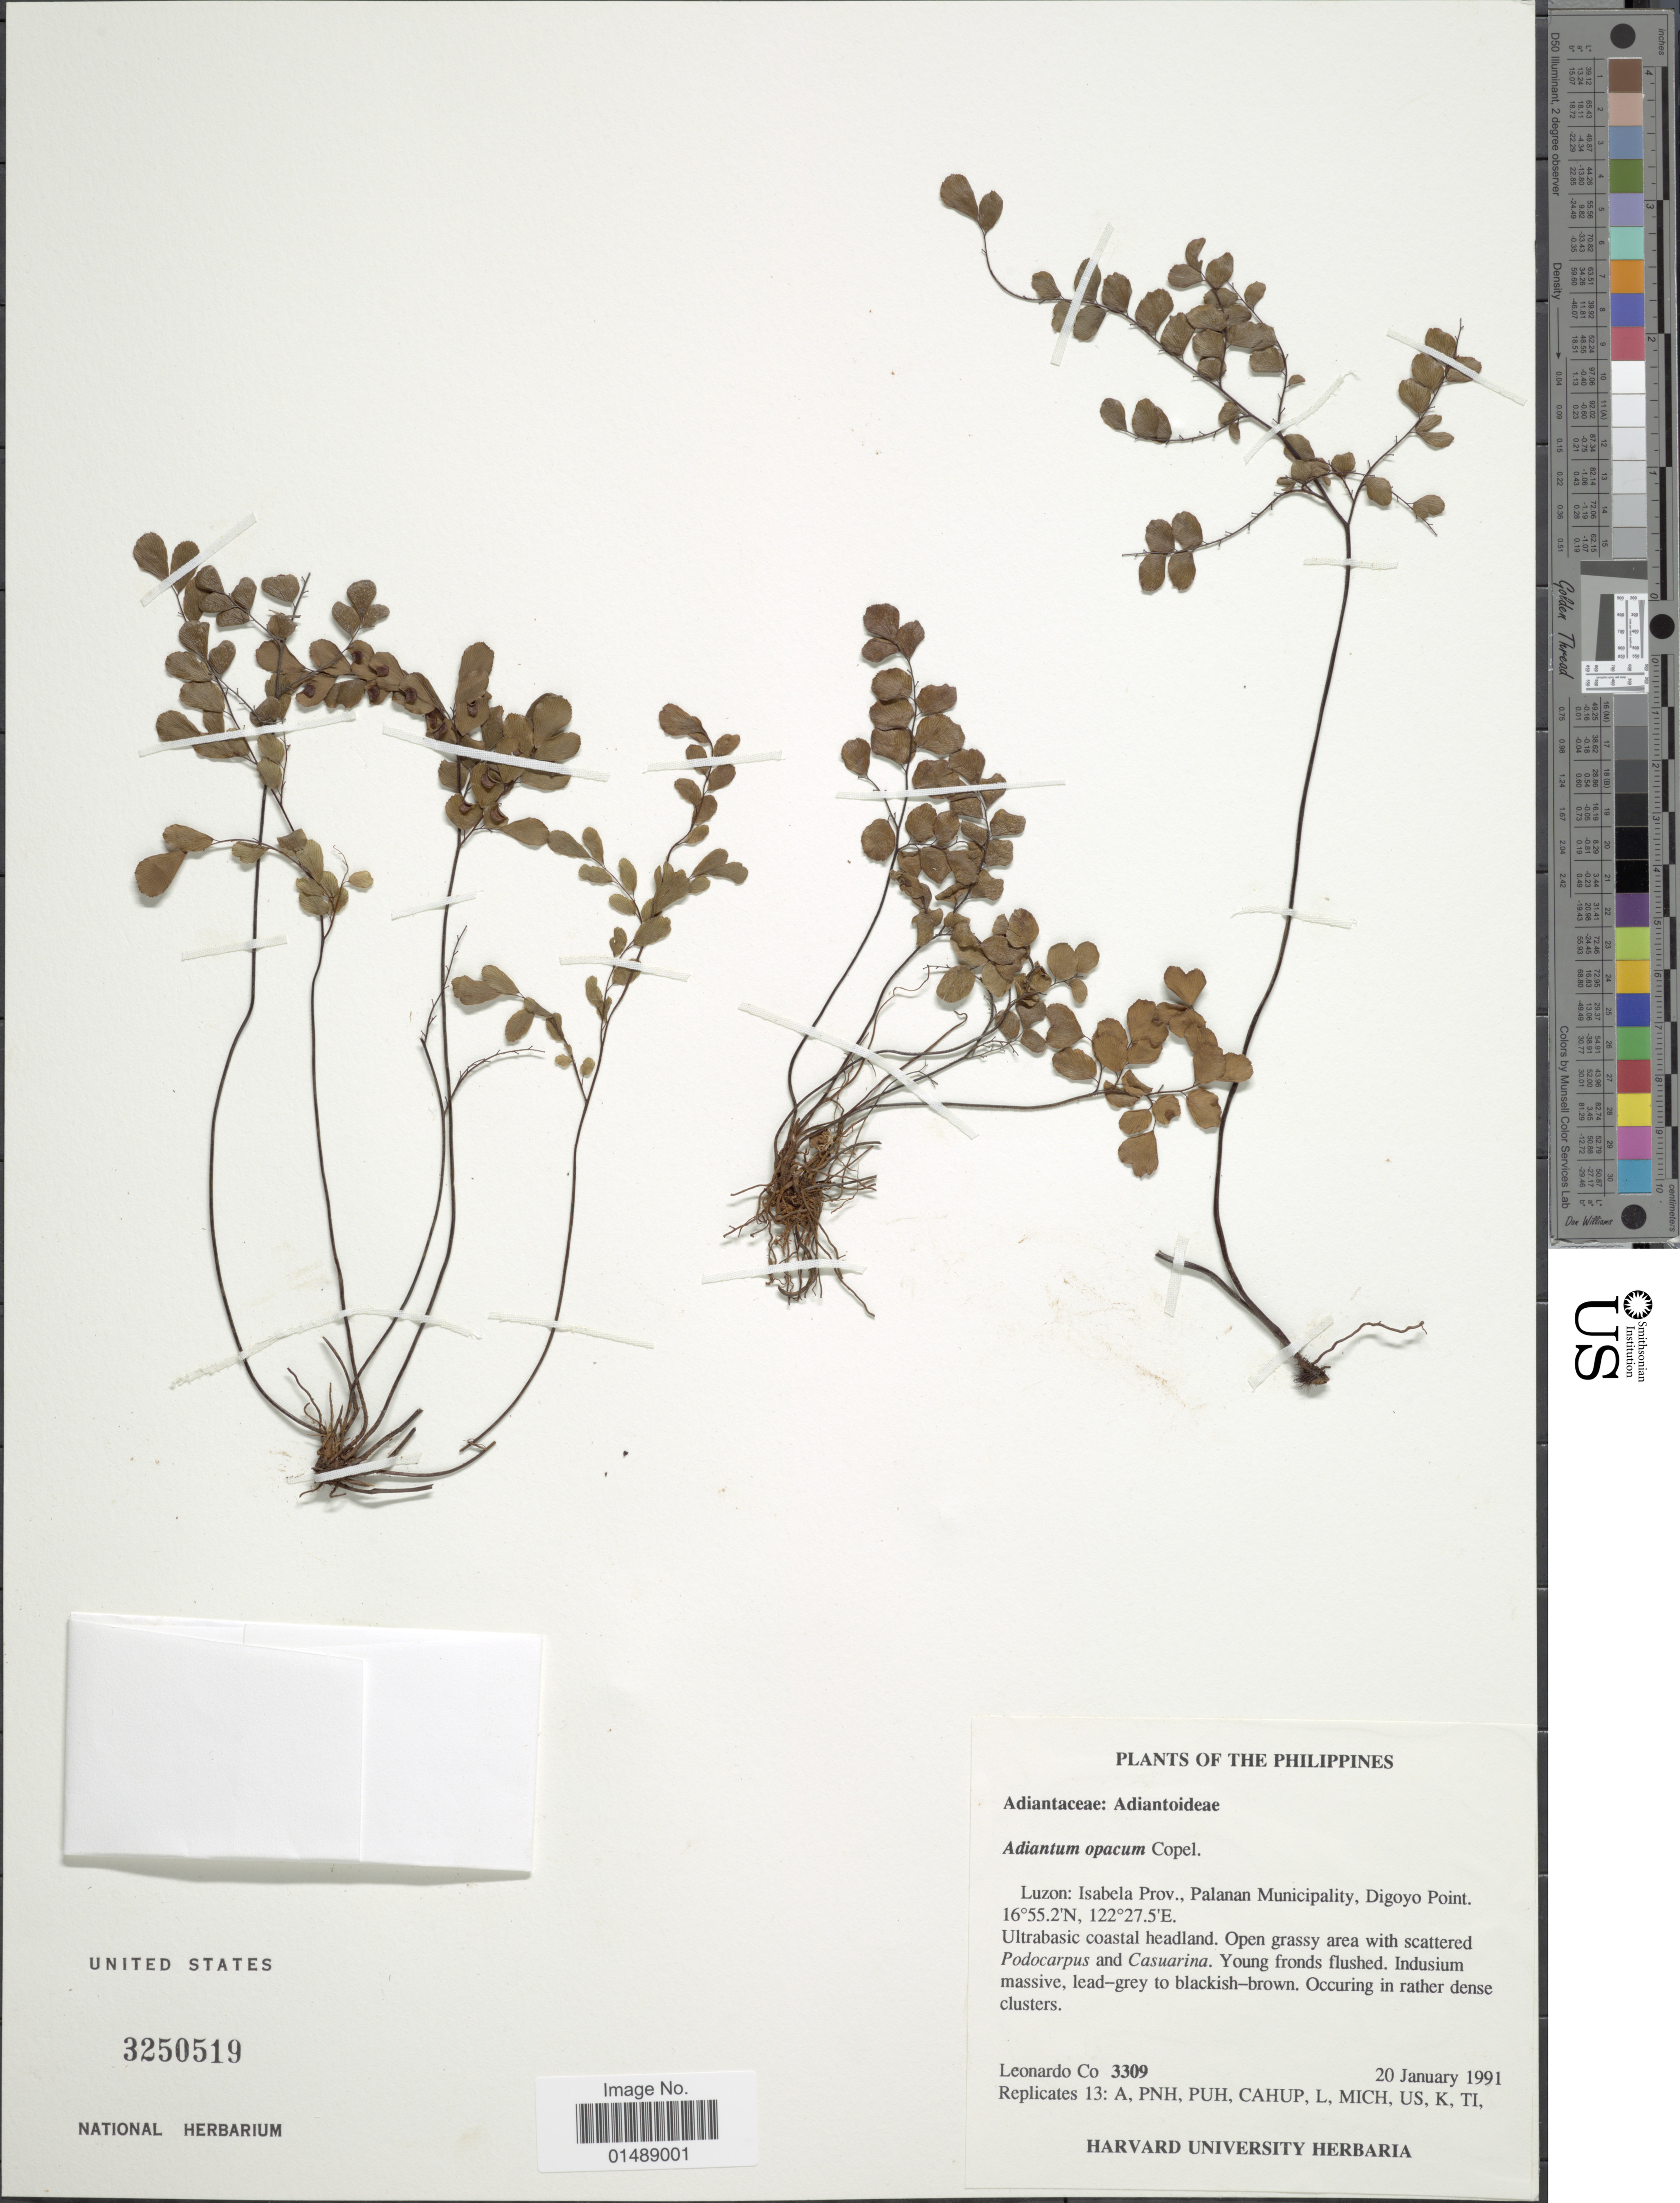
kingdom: Plantae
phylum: Tracheophyta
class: Polypodiopsida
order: Polypodiales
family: Pteridaceae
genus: Adiantum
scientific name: Adiantum opacum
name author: Copel.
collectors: L. Co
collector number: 3309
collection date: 1991-01-20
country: Philippines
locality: Luzon: Isabela Prov., Palanan Municipality, Digoyo Point.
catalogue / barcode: US 3250519